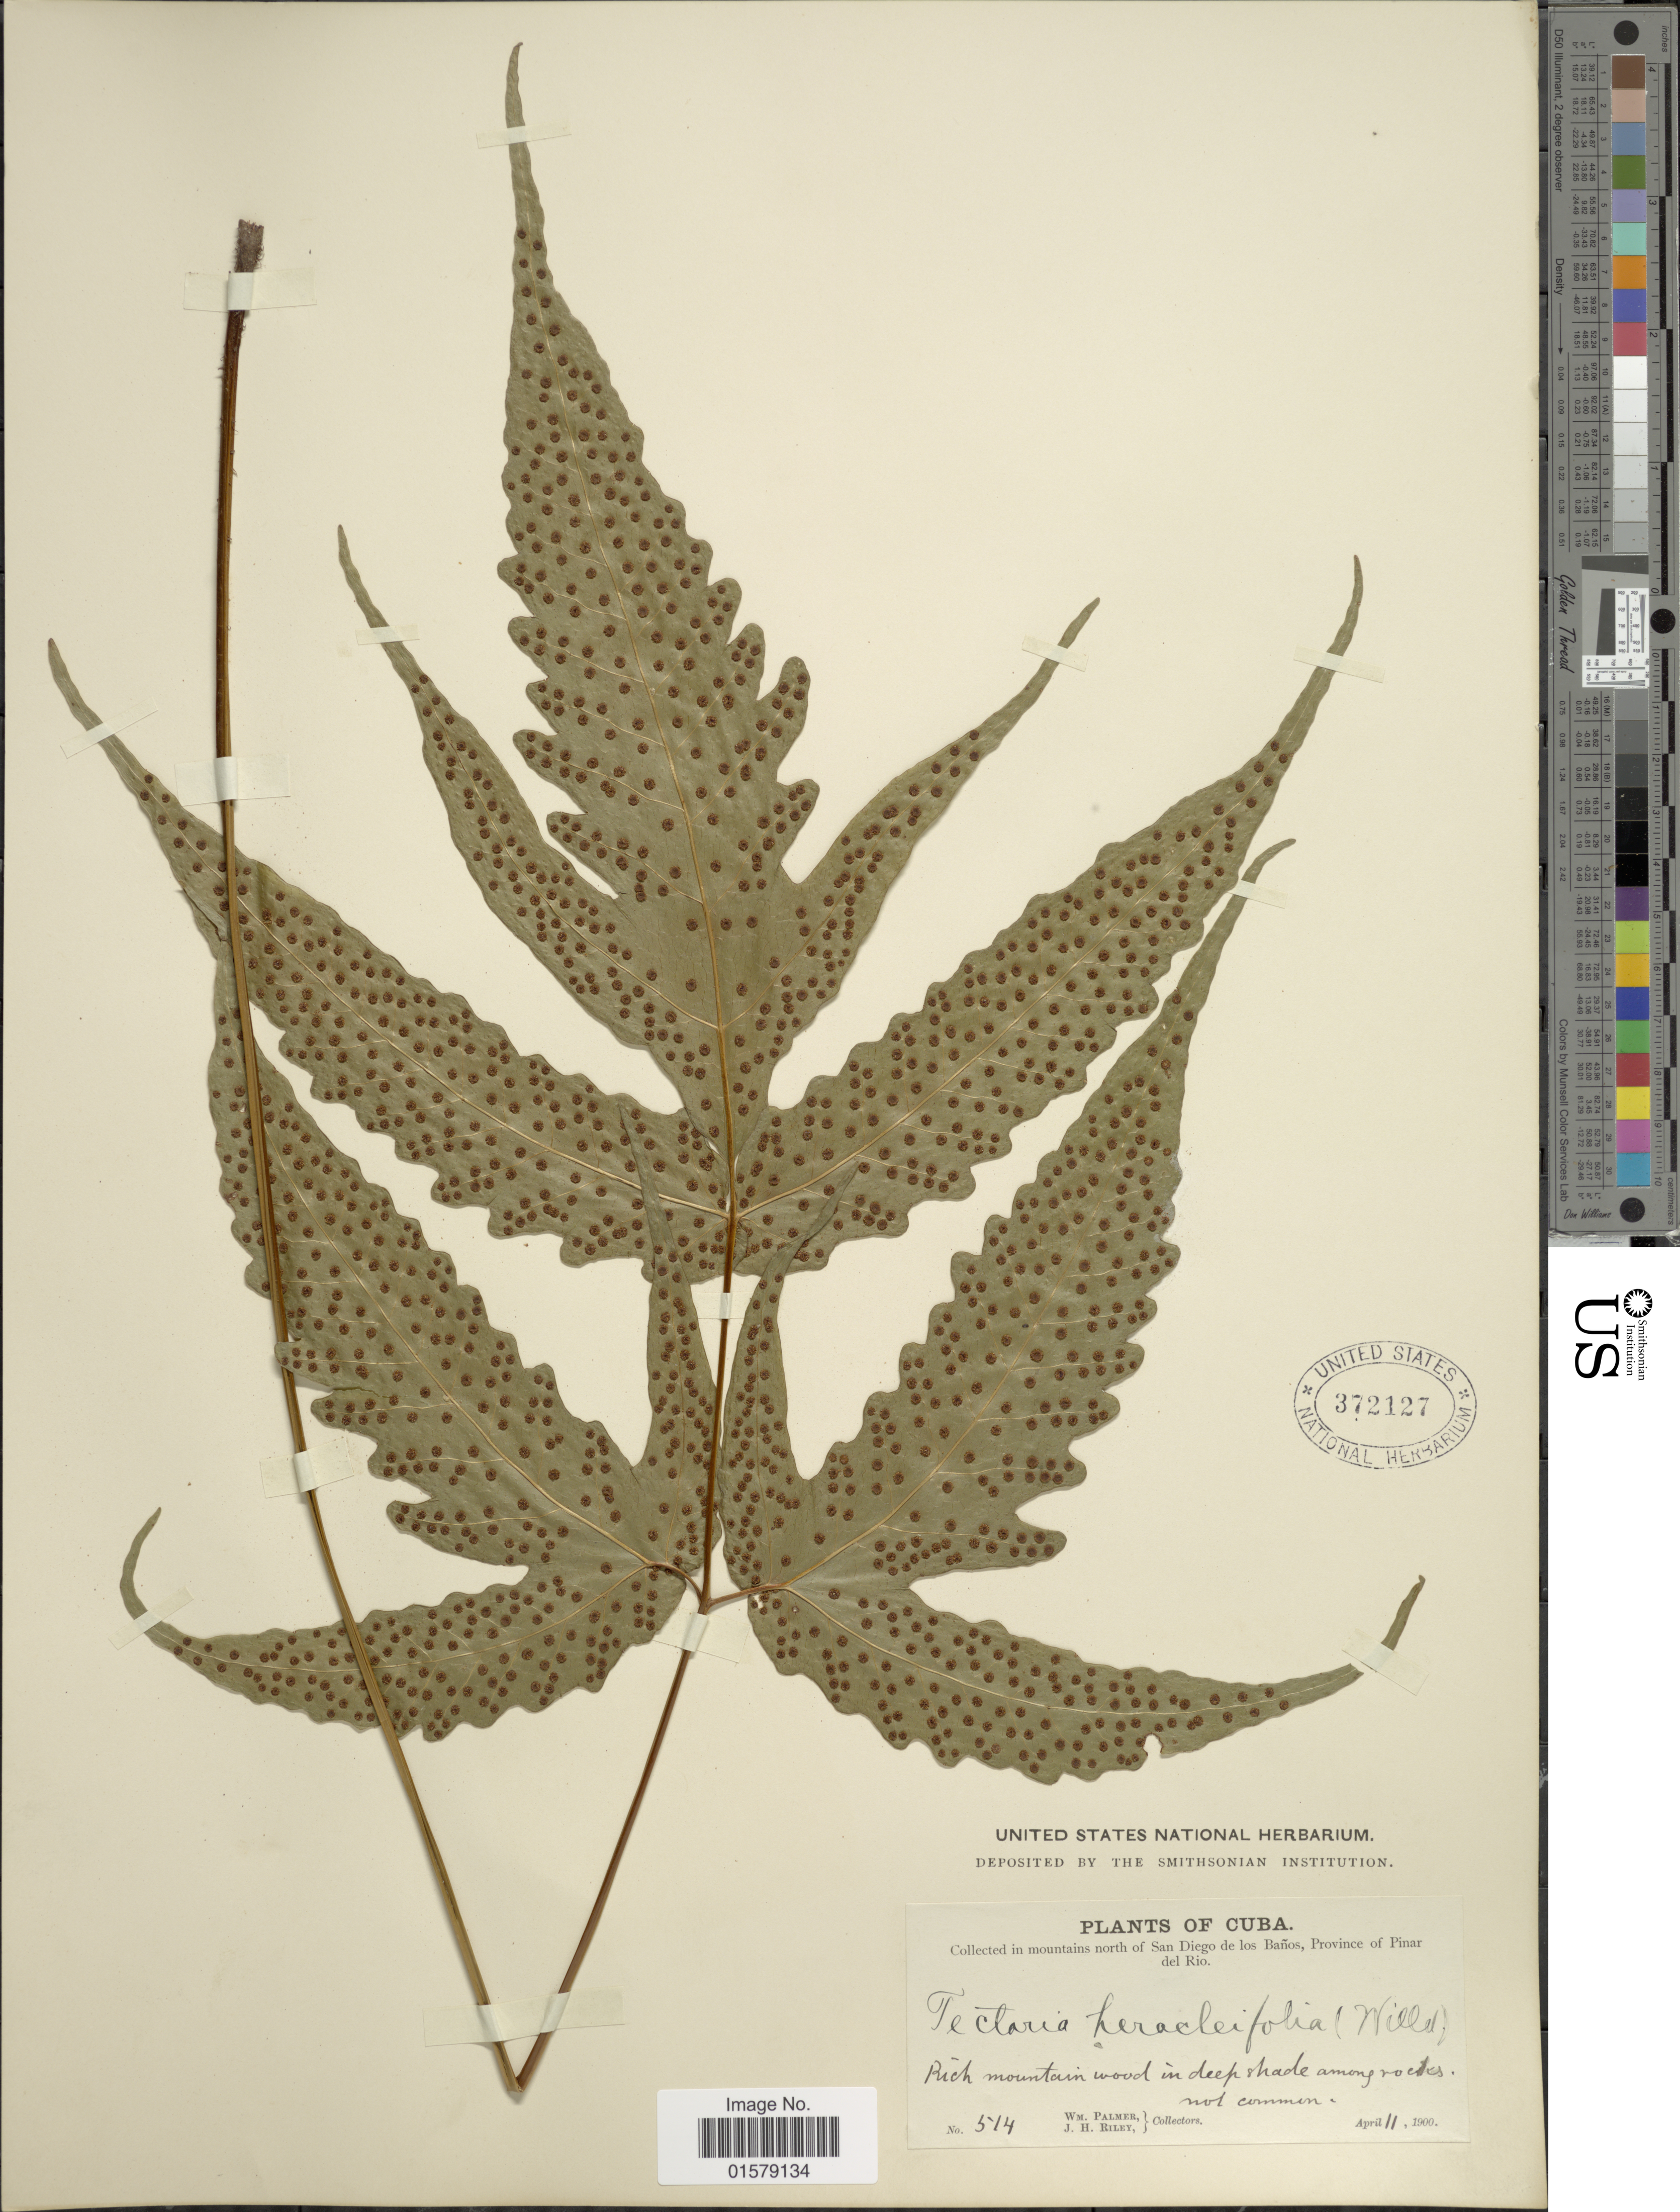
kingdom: Plantae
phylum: Tracheophyta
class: Polypodiopsida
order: Polypodiales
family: Tectariaceae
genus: Tectaria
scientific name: Tectaria heracleifolia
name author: (Willd.) Underw.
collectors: W. Palmer & J. H. Riley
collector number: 514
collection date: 1900-04-11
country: Cuba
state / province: Pinar del Río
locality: In mountains north of San Diego de los Baños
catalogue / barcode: US 372127